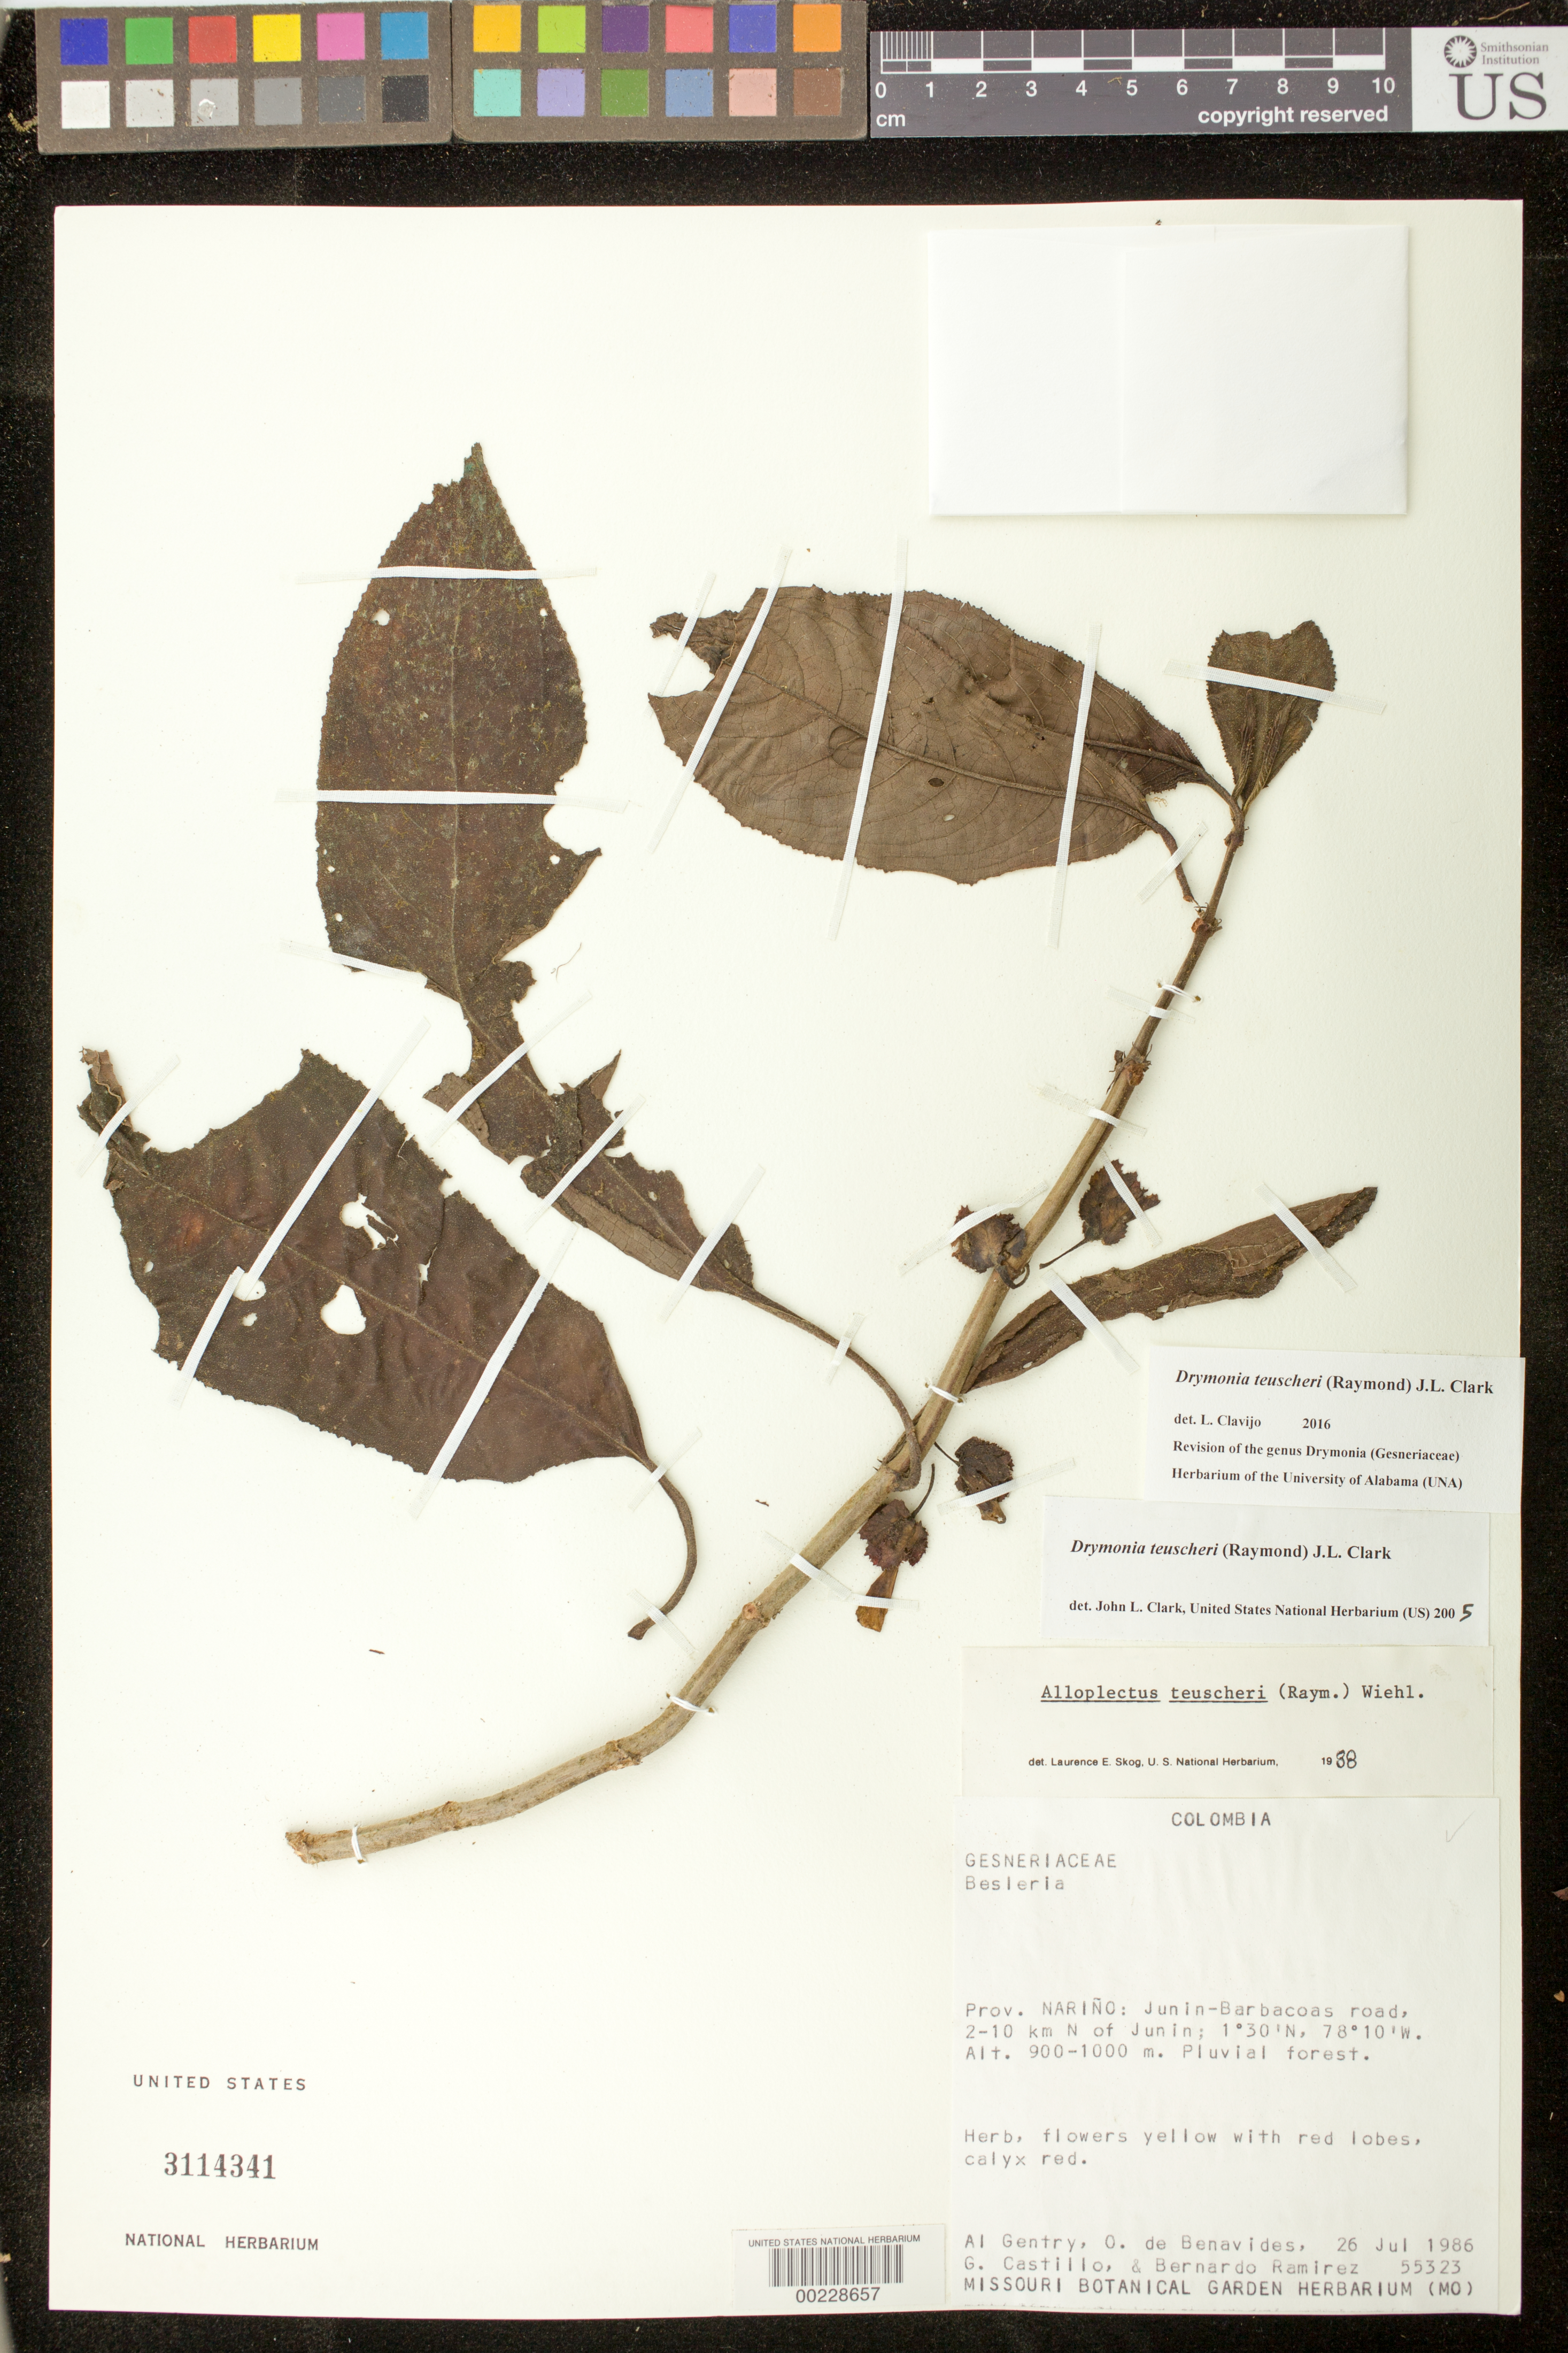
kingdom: Plantae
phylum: Tracheophyta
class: Magnoliopsida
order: Lamiales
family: Gesneriaceae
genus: Drymonia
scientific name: Drymonia teuscheri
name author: (Raymond) J.L. Clark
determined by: Clark, J. L., (SEL), The Marie Selby Botanical Garden (UNITED STATES)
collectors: A. H. Gentry, Olga S. de Benavides, G. Castillo C. & B. Ramírez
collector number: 55323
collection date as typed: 26 Jul 1986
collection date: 1986-07-26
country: Colombia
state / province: Nariño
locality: Junin - Barbacoas road, 2-10 km N of Junin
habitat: Pluvial forest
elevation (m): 900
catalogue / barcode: US 3114341